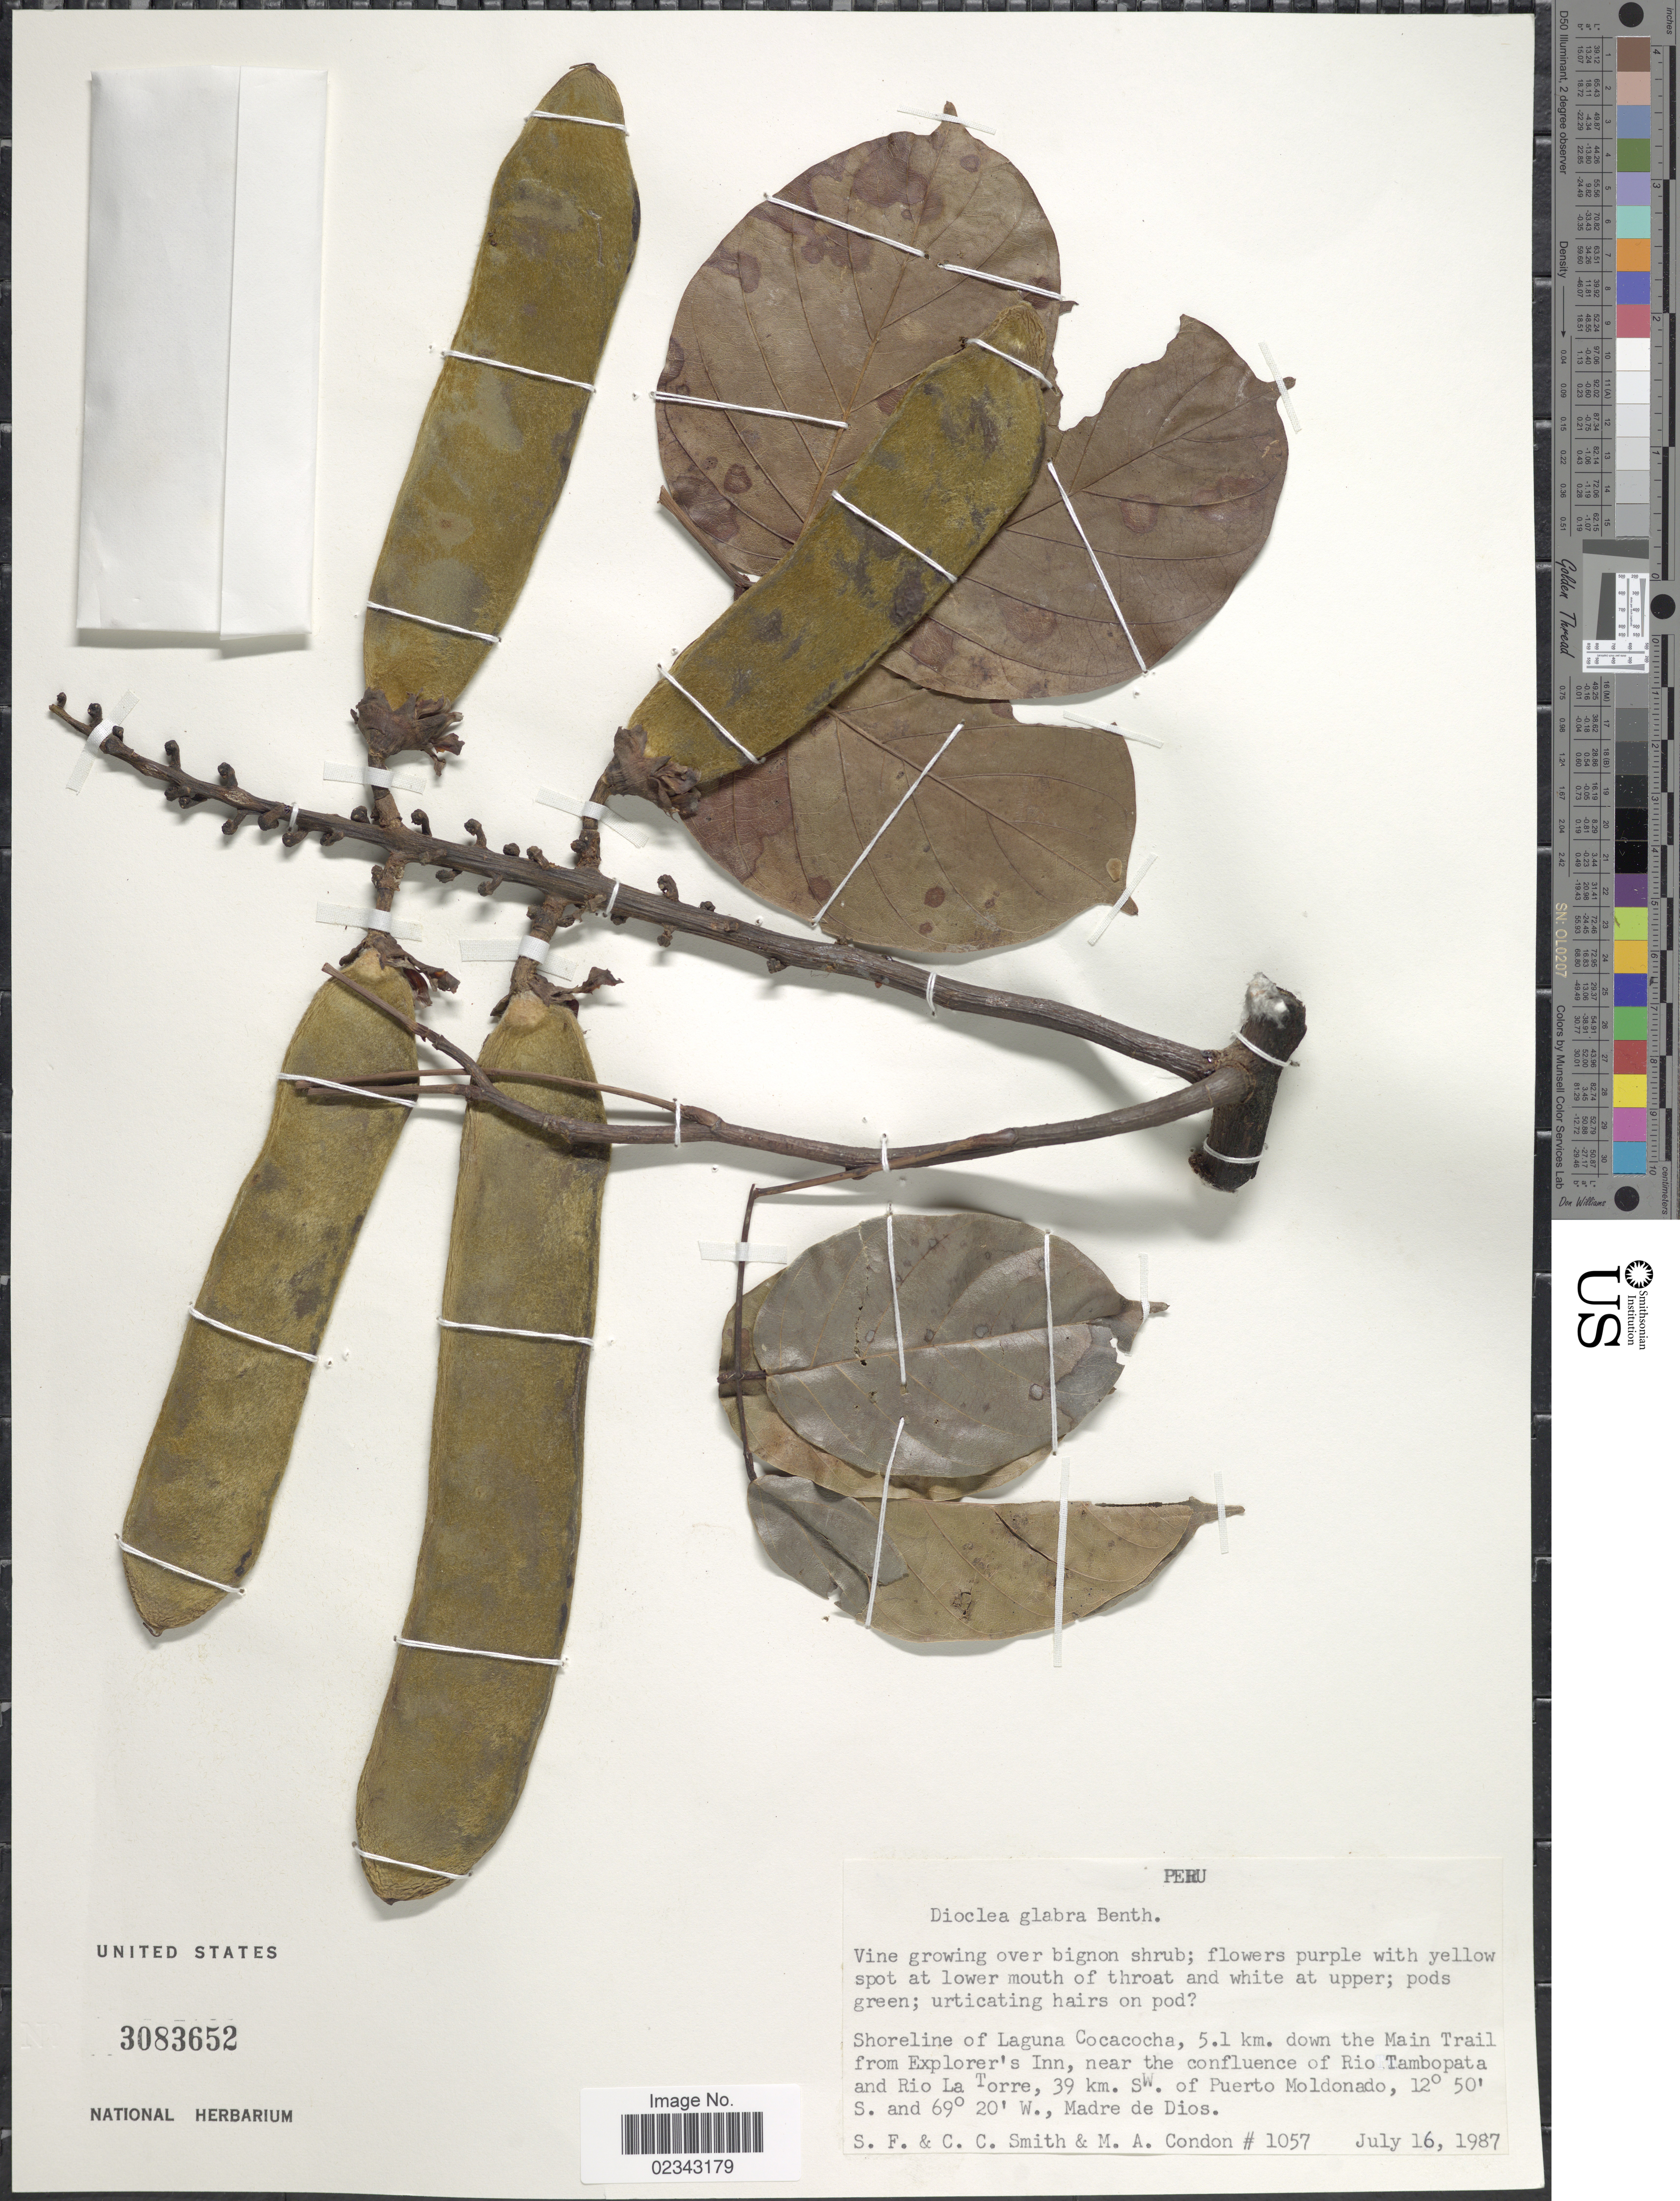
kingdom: Plantae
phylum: Tracheophyta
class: Magnoliopsida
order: Fabales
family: Fabaceae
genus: Macropsychanthus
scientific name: Macropsychanthus glaber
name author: (Benth.) L.P. Queiroz & Snak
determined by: Strong, Mark T., (BOT), Smithsonian Institution - National Museum of Natural History (UNITED STATES)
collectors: S.F. Smith, C. C. Smith & M. Condon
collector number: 1057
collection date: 1987-07-16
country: Peru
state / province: Madre de Dios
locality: Shoreline of Laguna Cocacocha, 5.1 km down the Main Trail from Explorer's Inn, near the confluence of Rio Tambopata and Rio La Torre, 39 km SW of Puerto Moldonado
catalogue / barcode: US 3083652